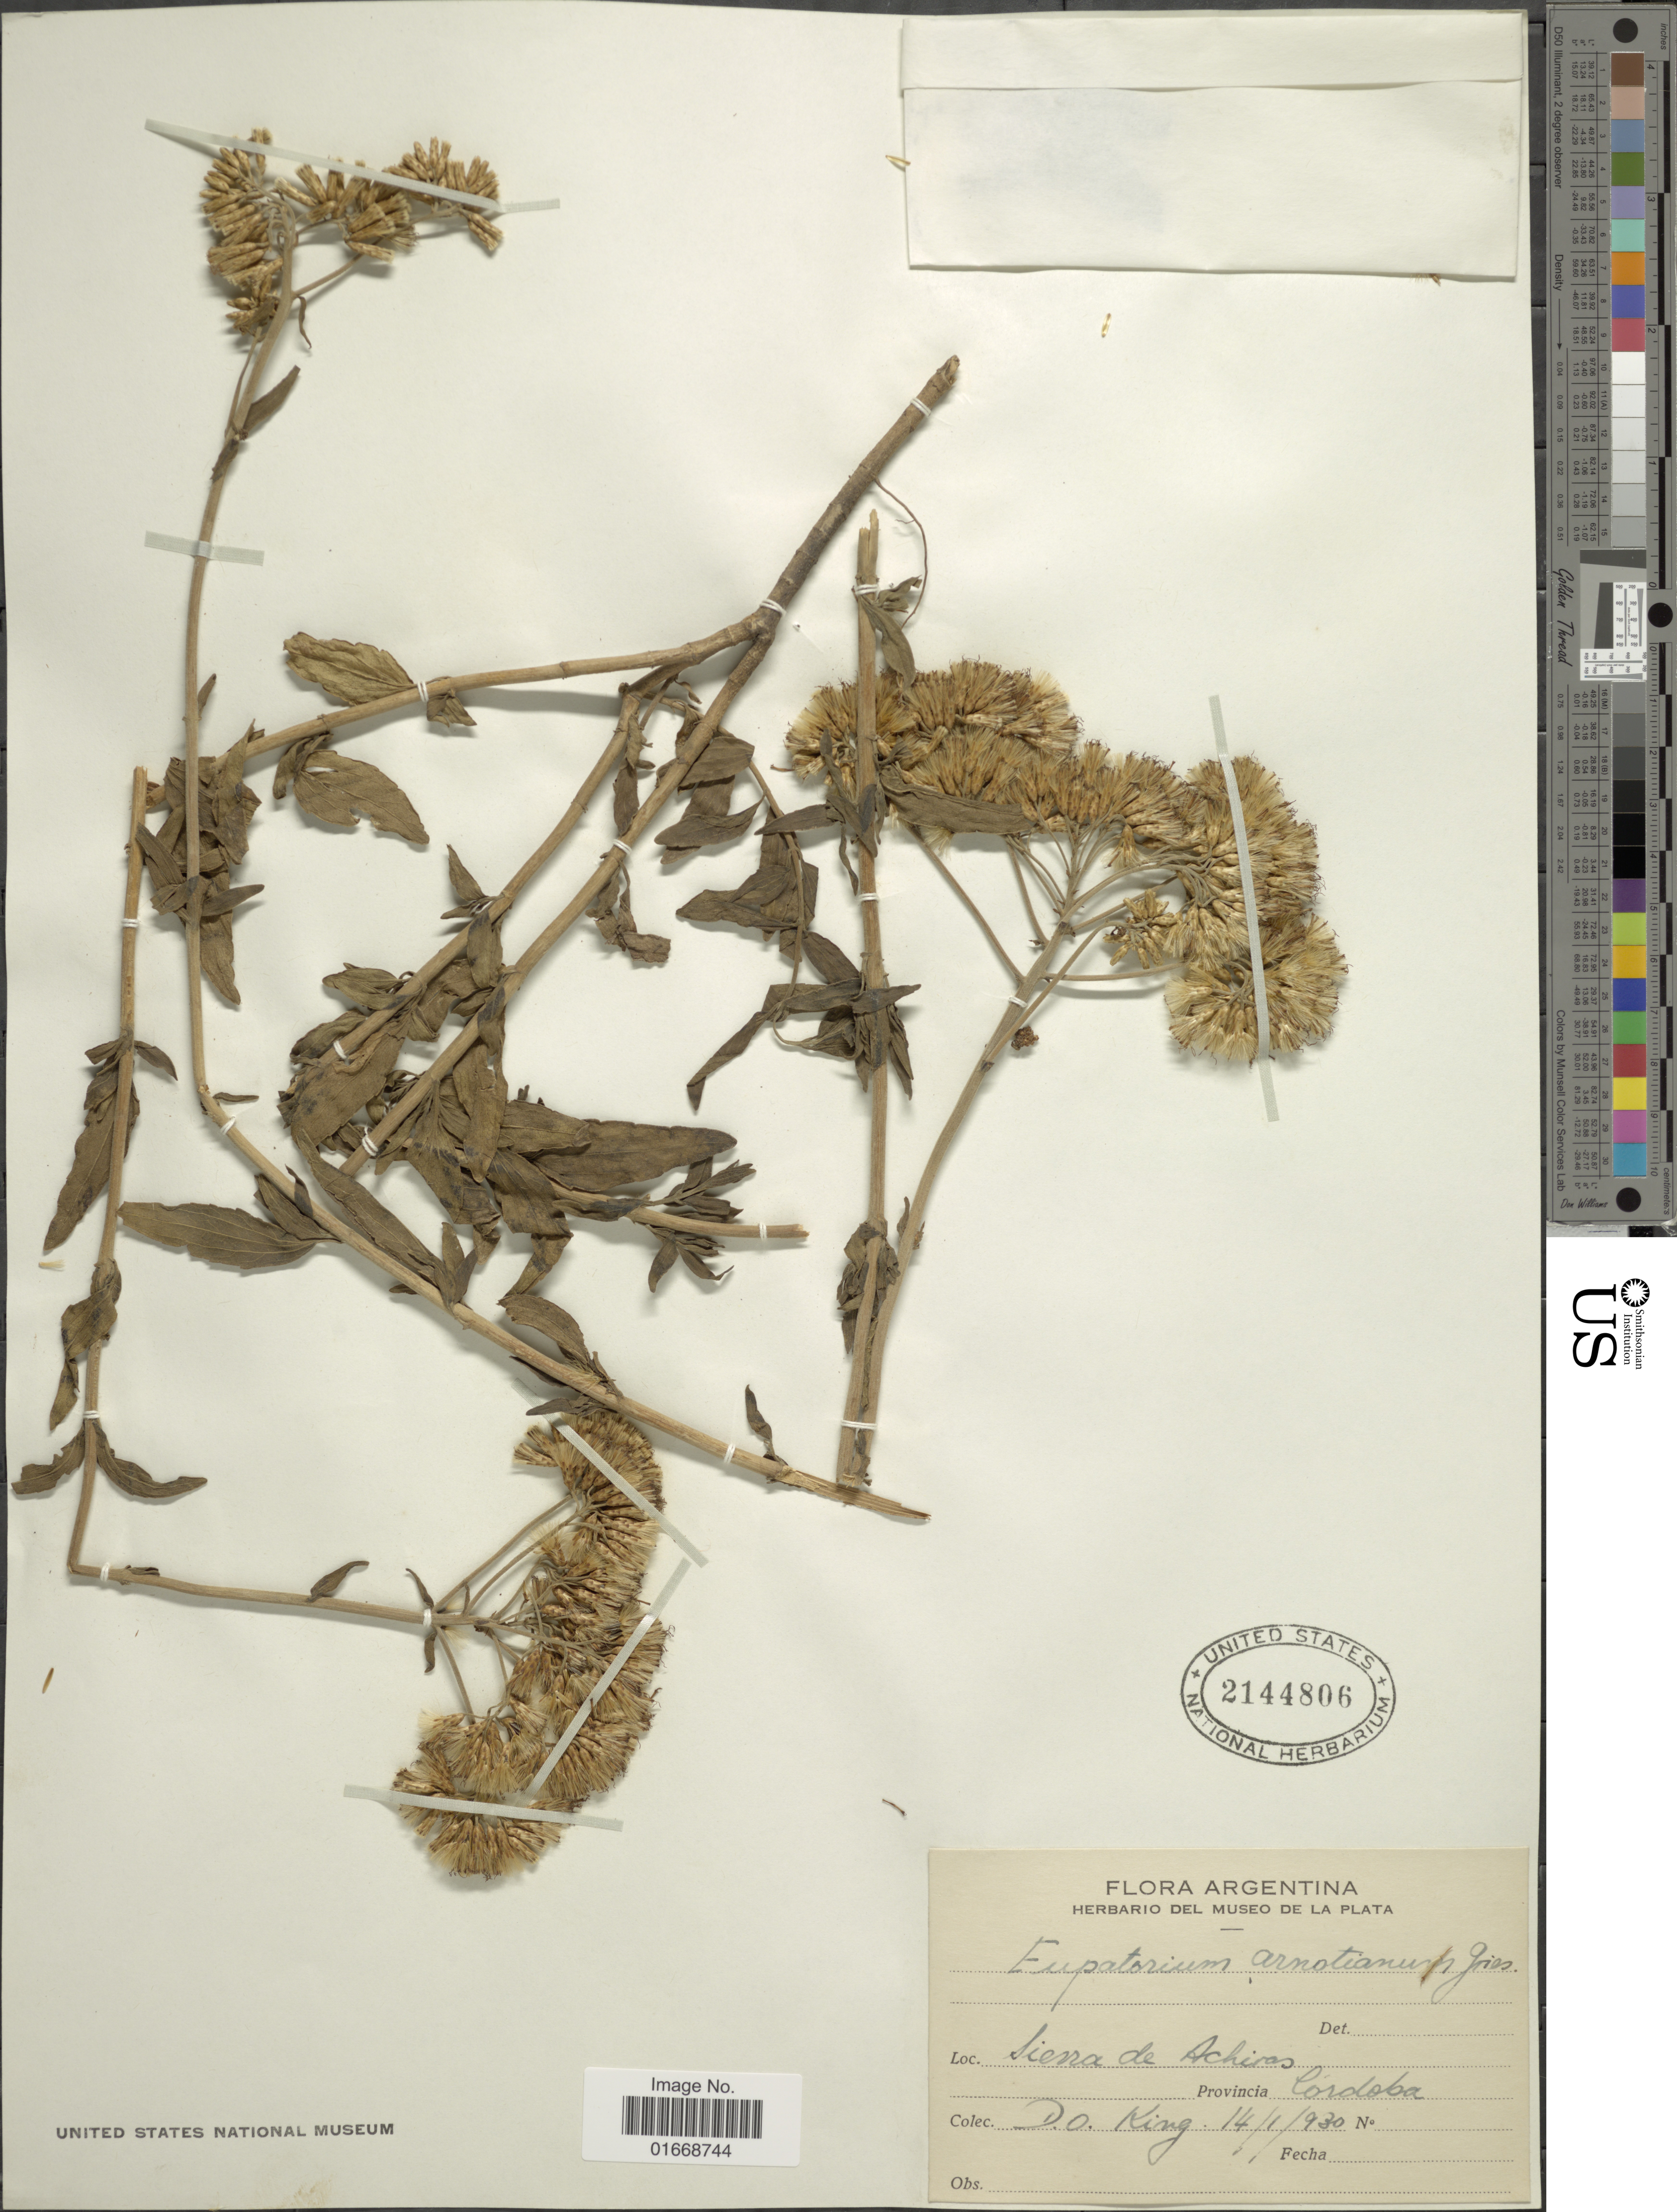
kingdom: Plantae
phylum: Tracheophyta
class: Magnoliopsida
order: Asterales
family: Asteraceae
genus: Chromolaena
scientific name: Chromolaena arnottiana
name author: (Griseb.) R.M. King & H. Rob.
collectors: D. King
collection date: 1930-01-14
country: Argentina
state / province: Cordoba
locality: Sierra de Achiras, Province Cordoba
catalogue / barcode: US 2144806